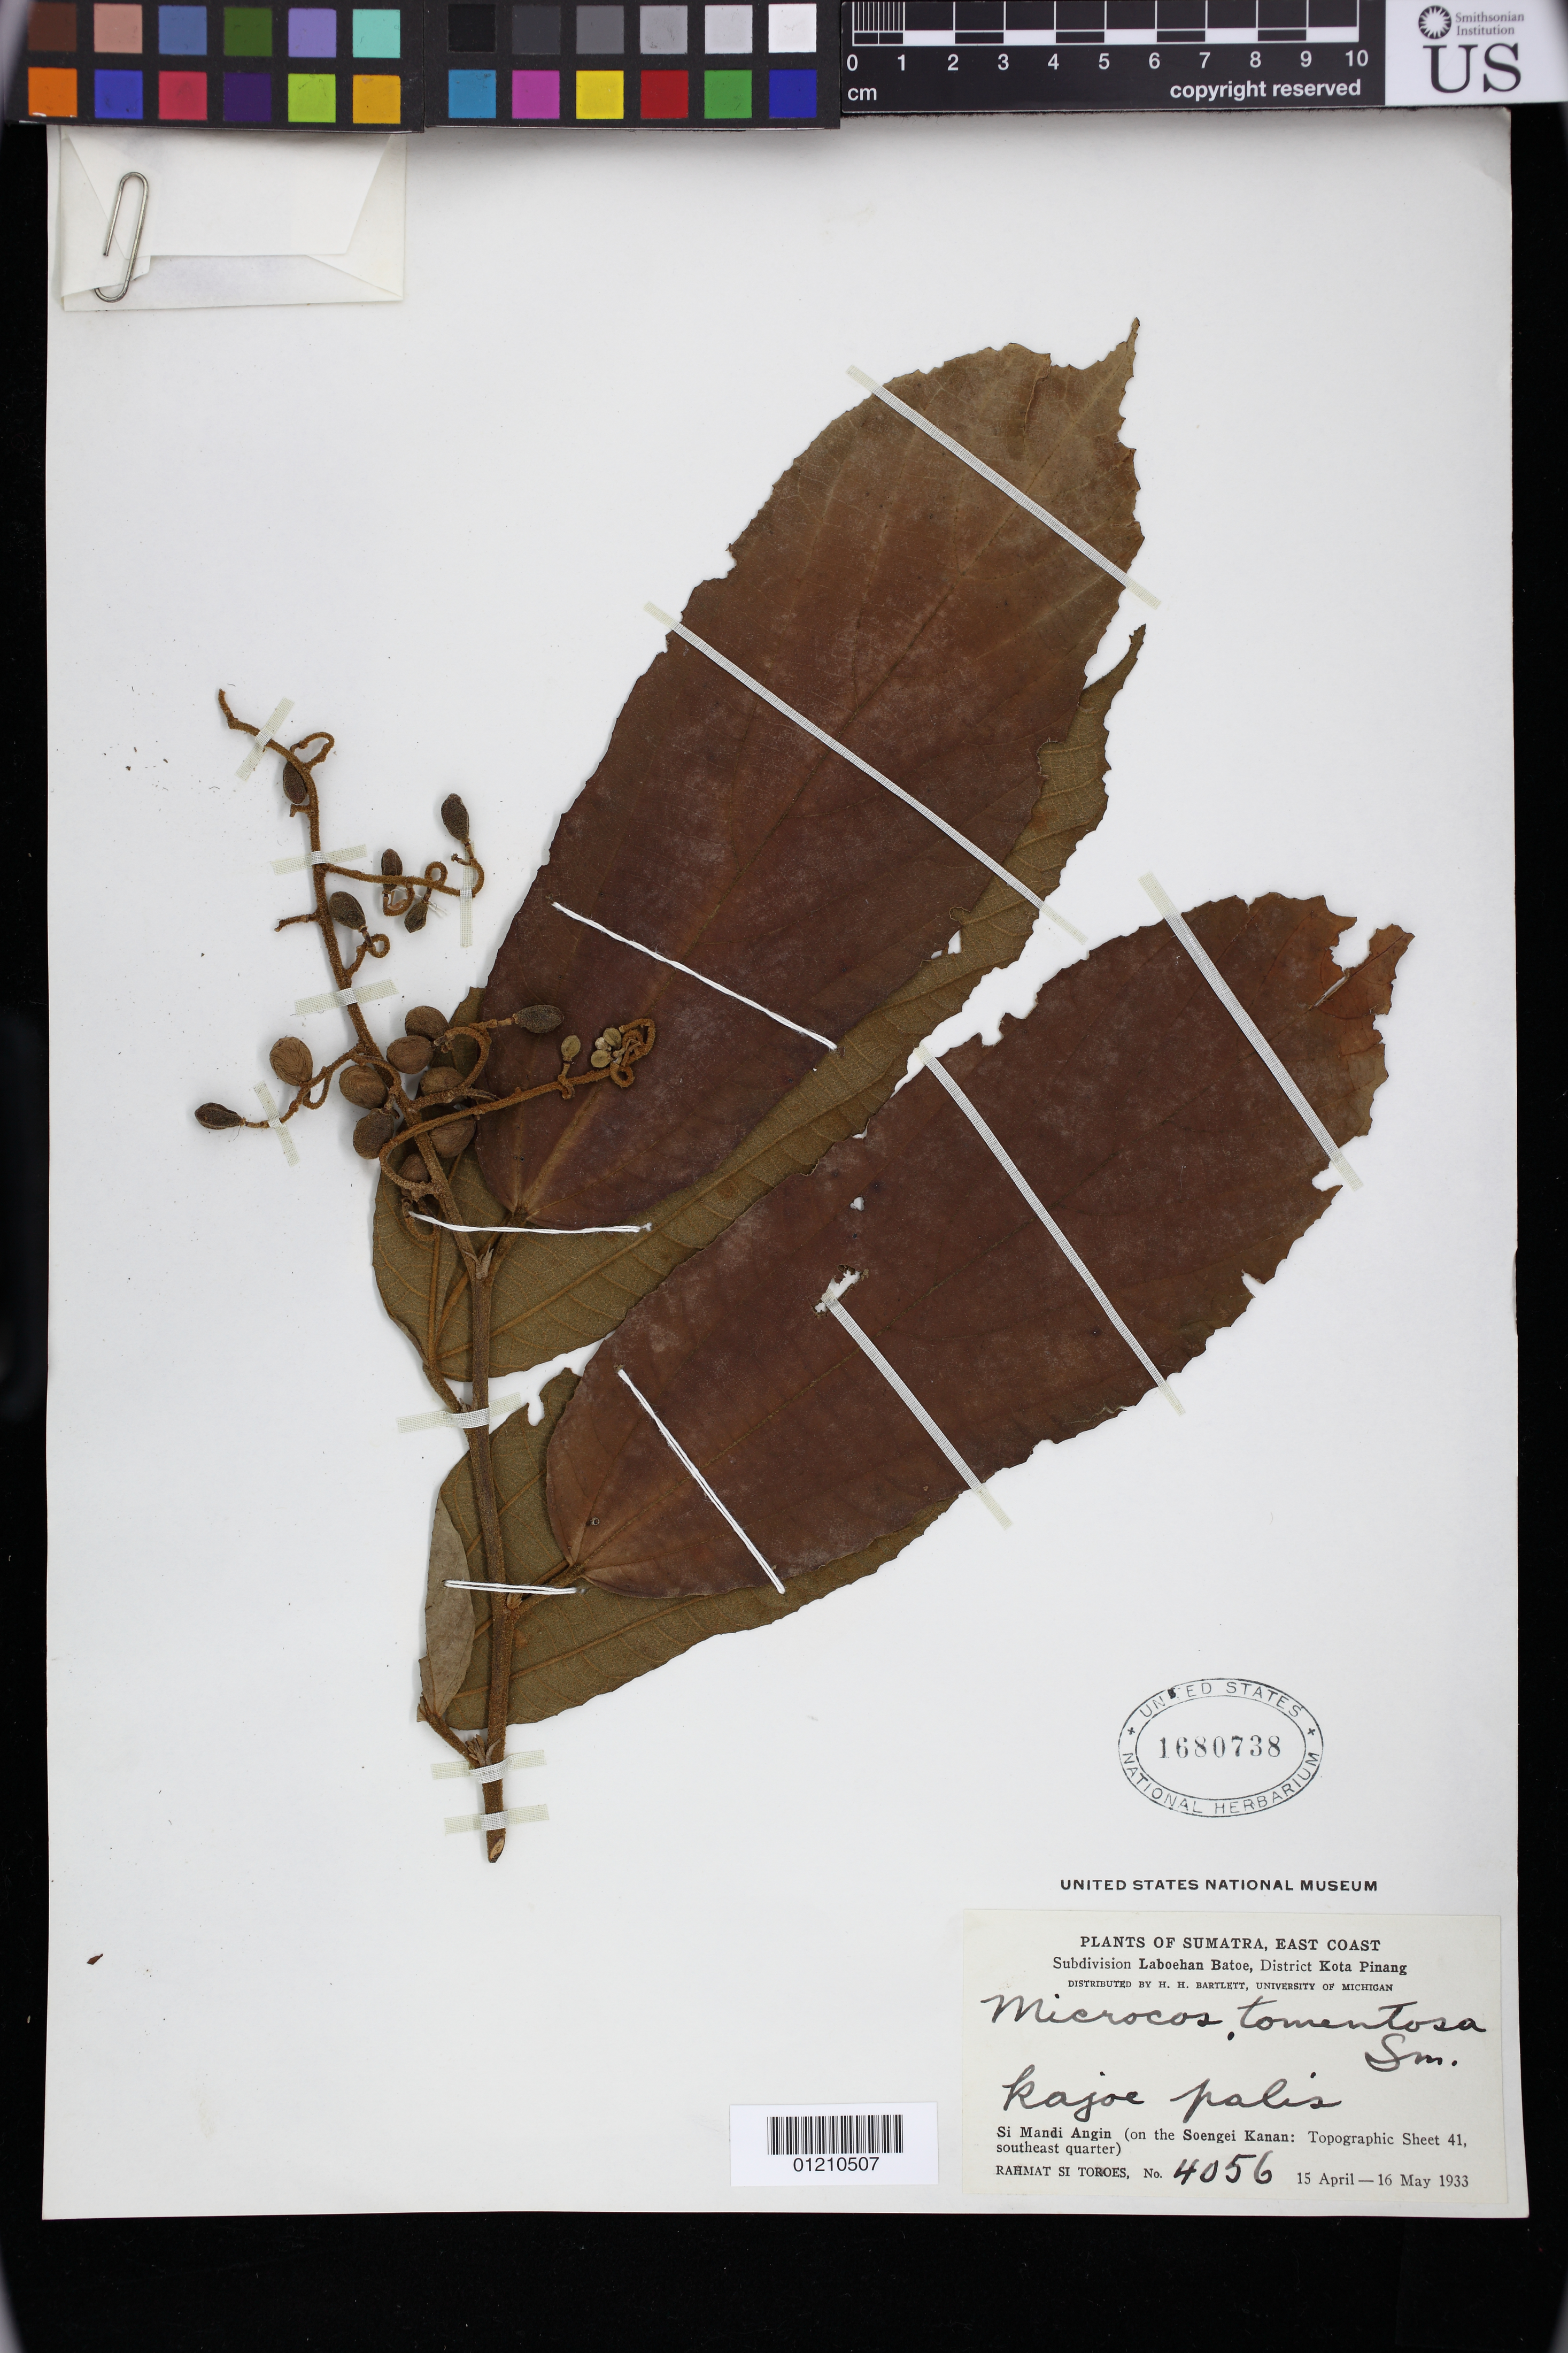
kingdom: Plantae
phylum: Tracheophyta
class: Magnoliopsida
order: Malvales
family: Malvaceae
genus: Microcos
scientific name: Microcos tomentosa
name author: Sm.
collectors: Rahmat Si Boeea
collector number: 4056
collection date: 1933-04-15/1933-05-16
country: Indonesia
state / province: Sumatra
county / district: Sumatera Utara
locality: Subdivision Laboehan Batoe.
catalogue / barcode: US 1680738